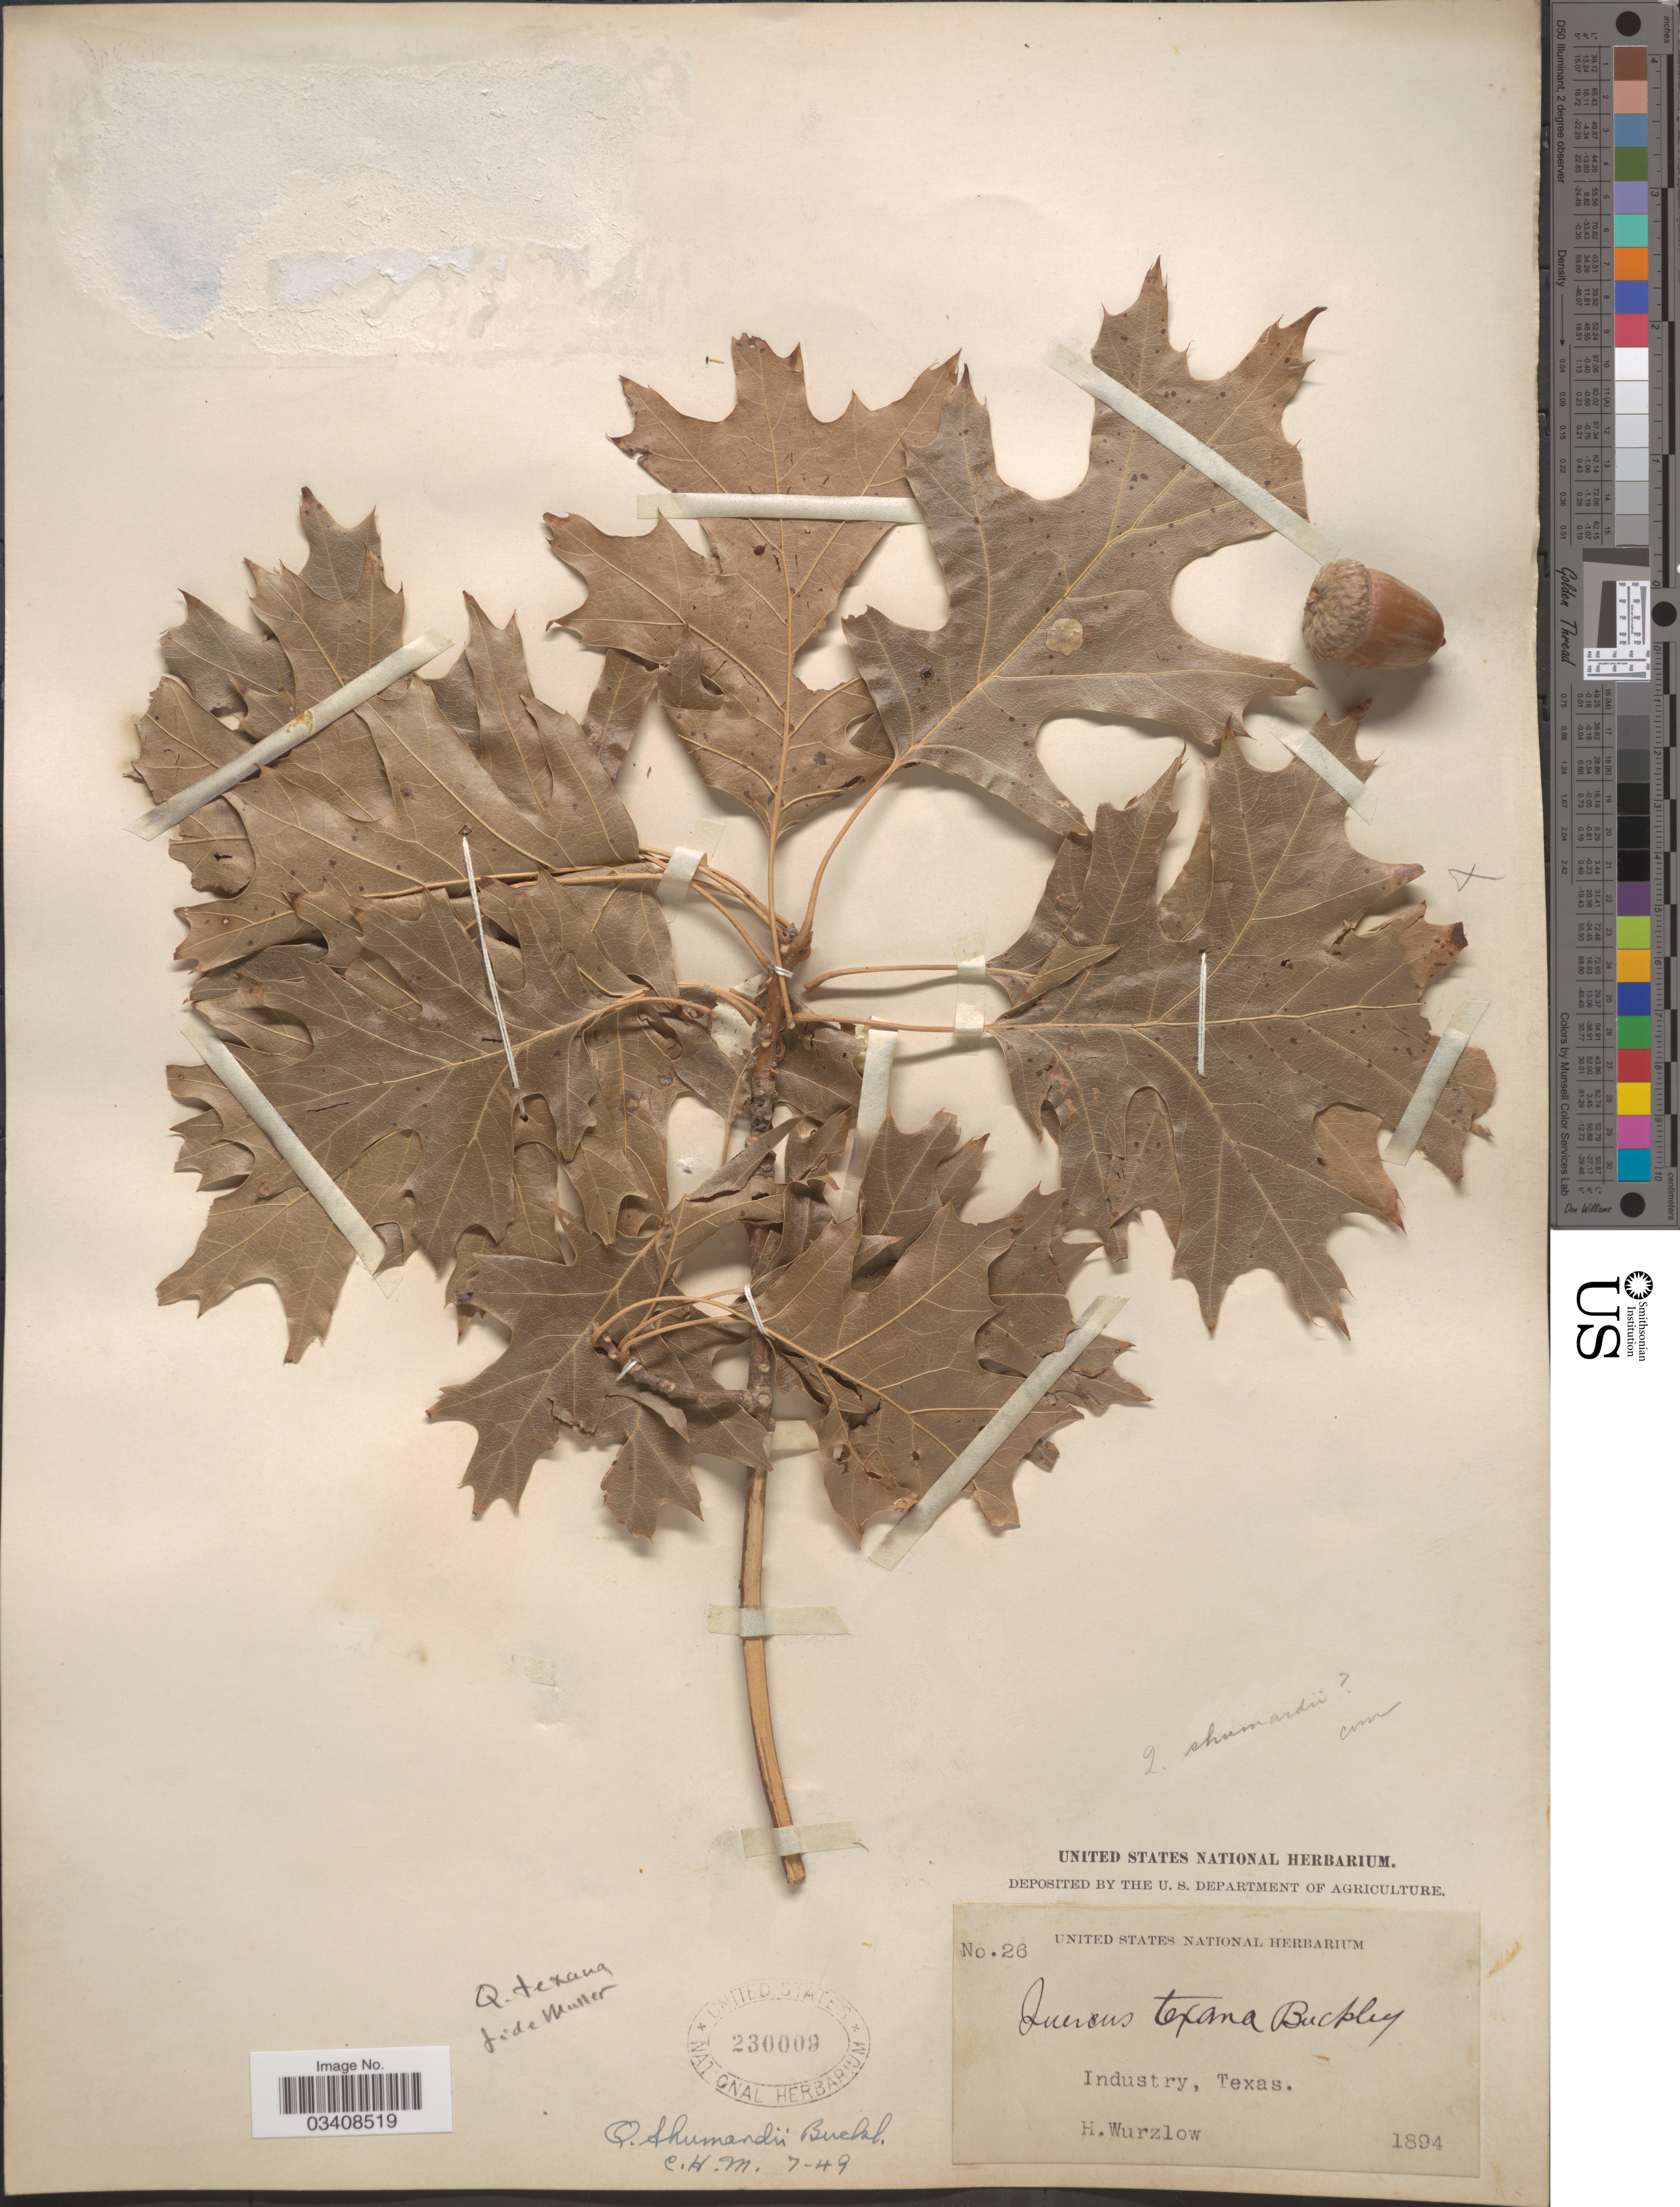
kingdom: Plantae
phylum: Tracheophyta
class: Magnoliopsida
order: Fagales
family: Fagaceae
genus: Quercus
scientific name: Quercus shumardii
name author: Buckley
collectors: H. Wurzlow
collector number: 26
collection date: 1894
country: United States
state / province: Texas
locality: Industry.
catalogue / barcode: US 230009